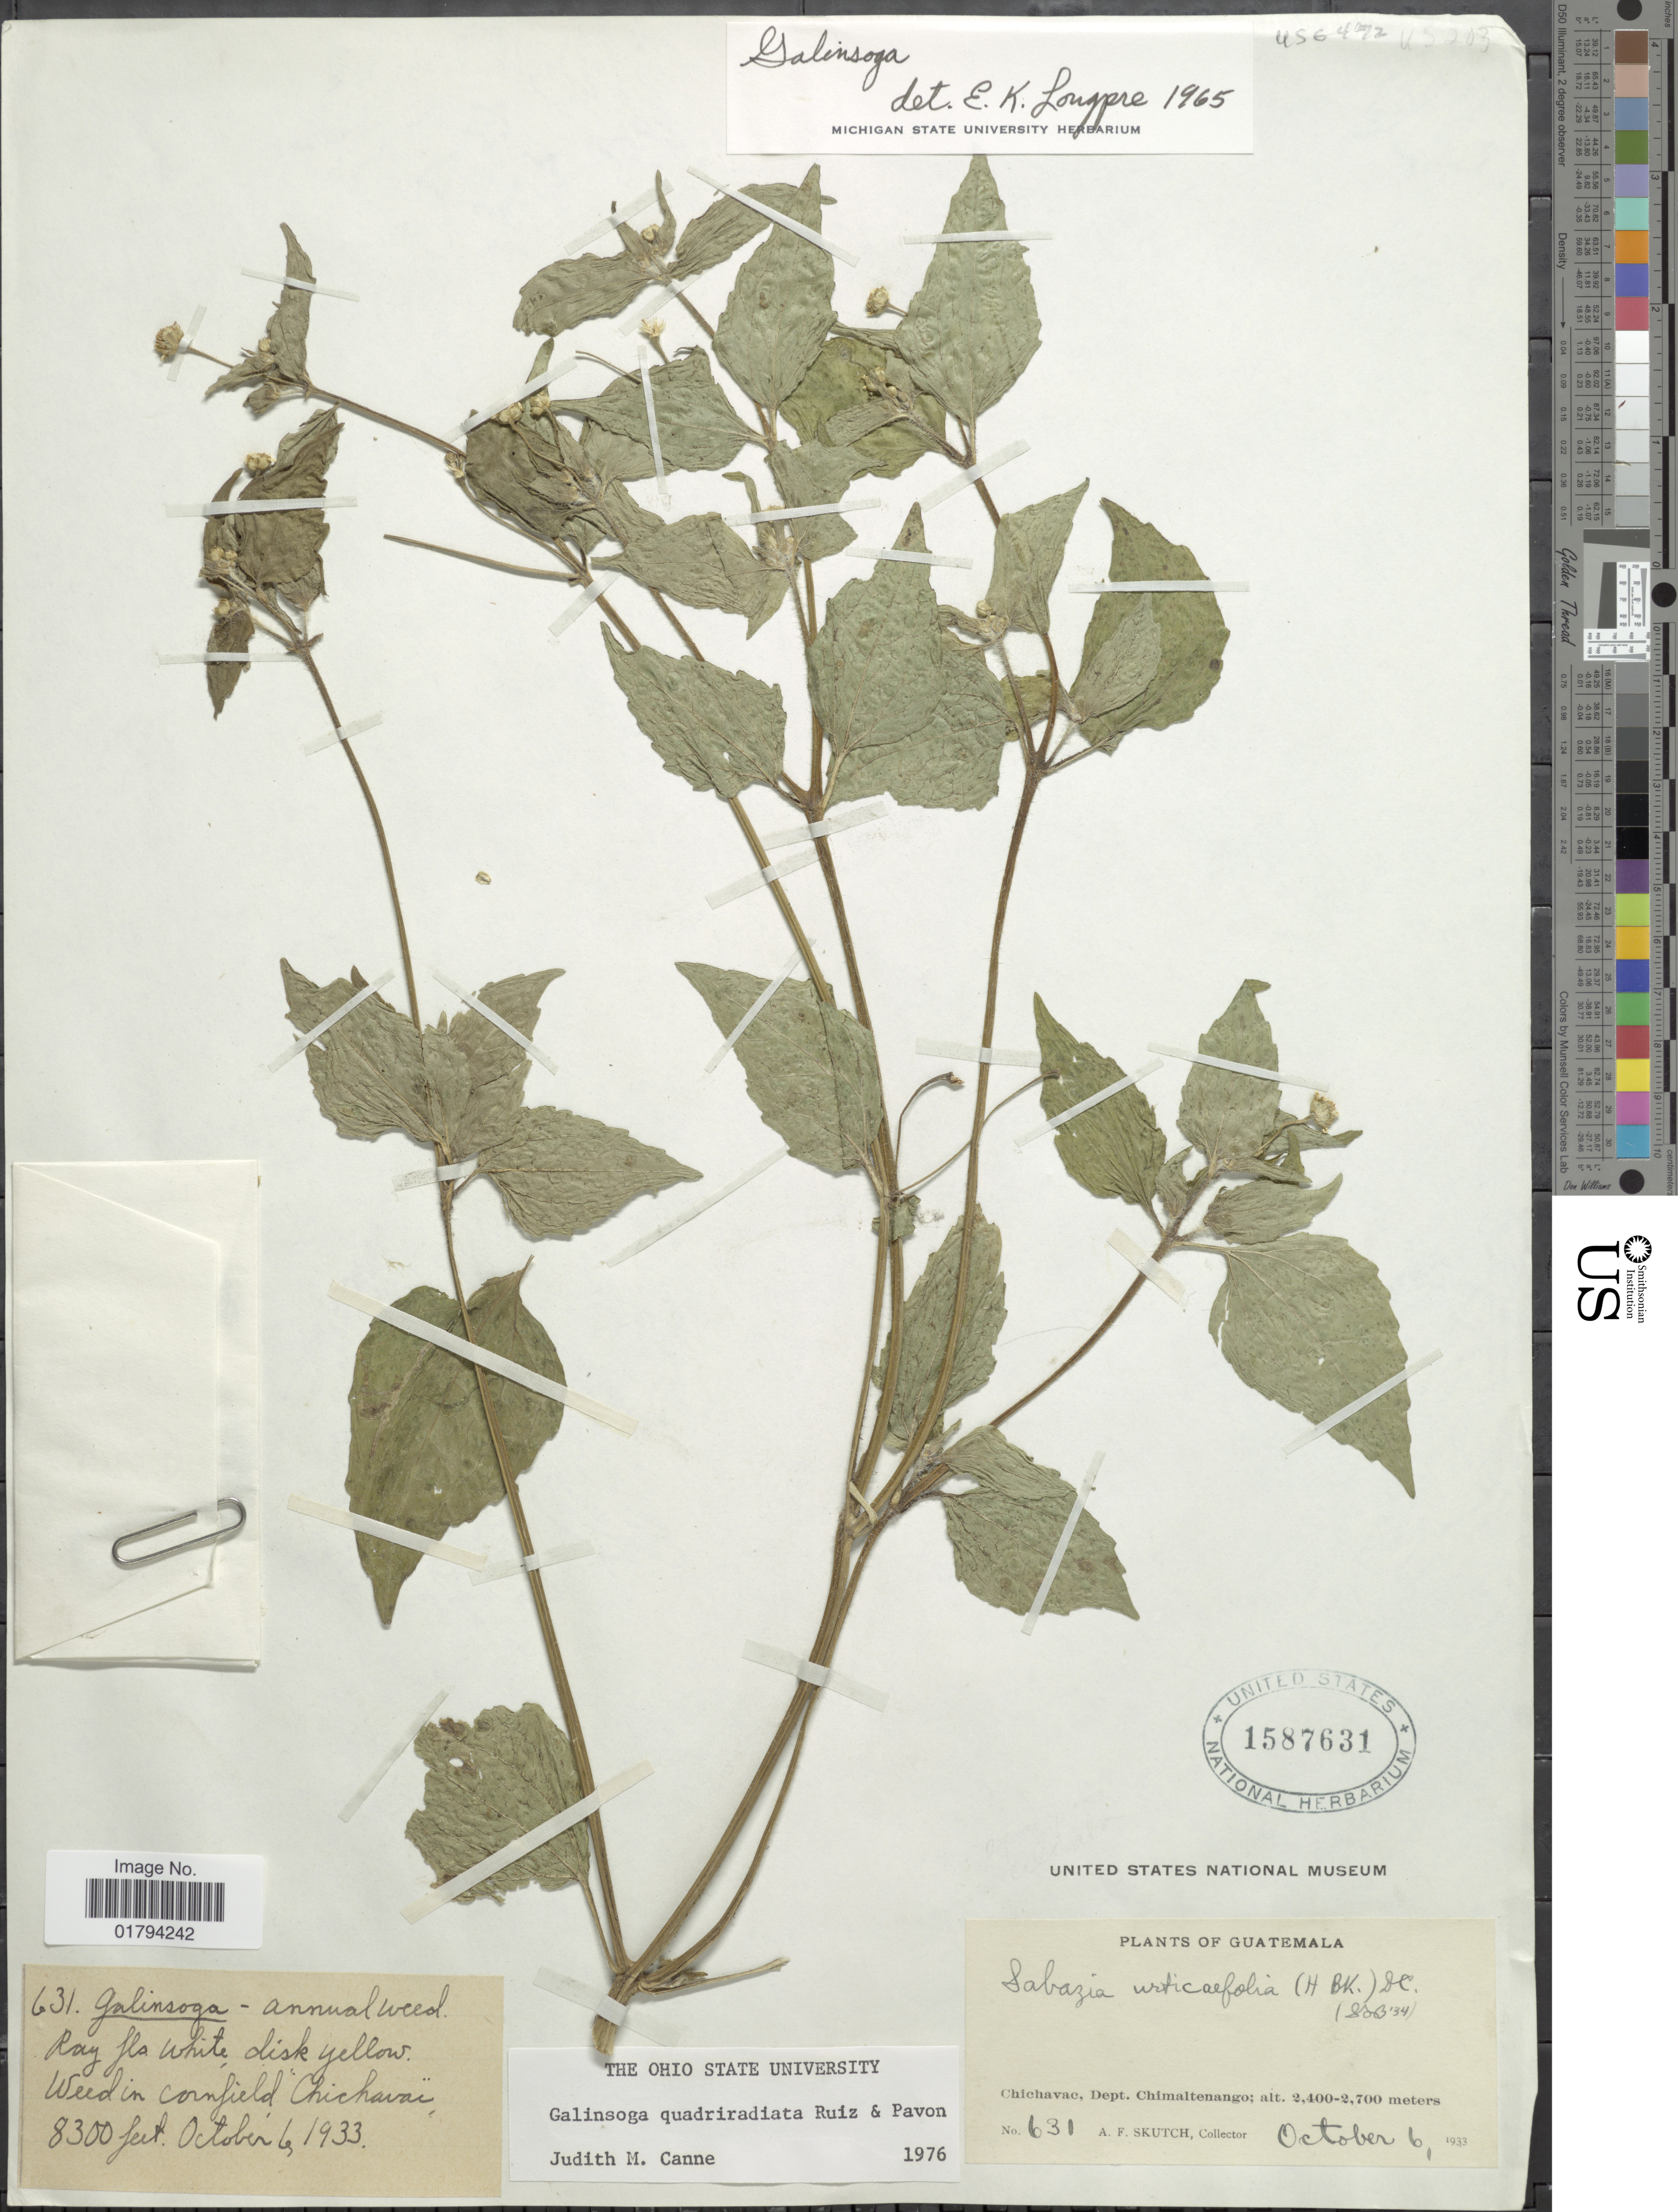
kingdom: Plantae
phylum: Tracheophyta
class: Magnoliopsida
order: Asterales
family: Asteraceae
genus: Galinsoga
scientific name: Galinsoga quadriradiata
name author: Ruiz & Pav.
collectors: A. F. Skutch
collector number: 631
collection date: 1933-10-06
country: Guatemala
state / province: Chimaltenango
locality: Chichavac, weed in cornfield.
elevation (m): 2400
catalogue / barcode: US 1587631